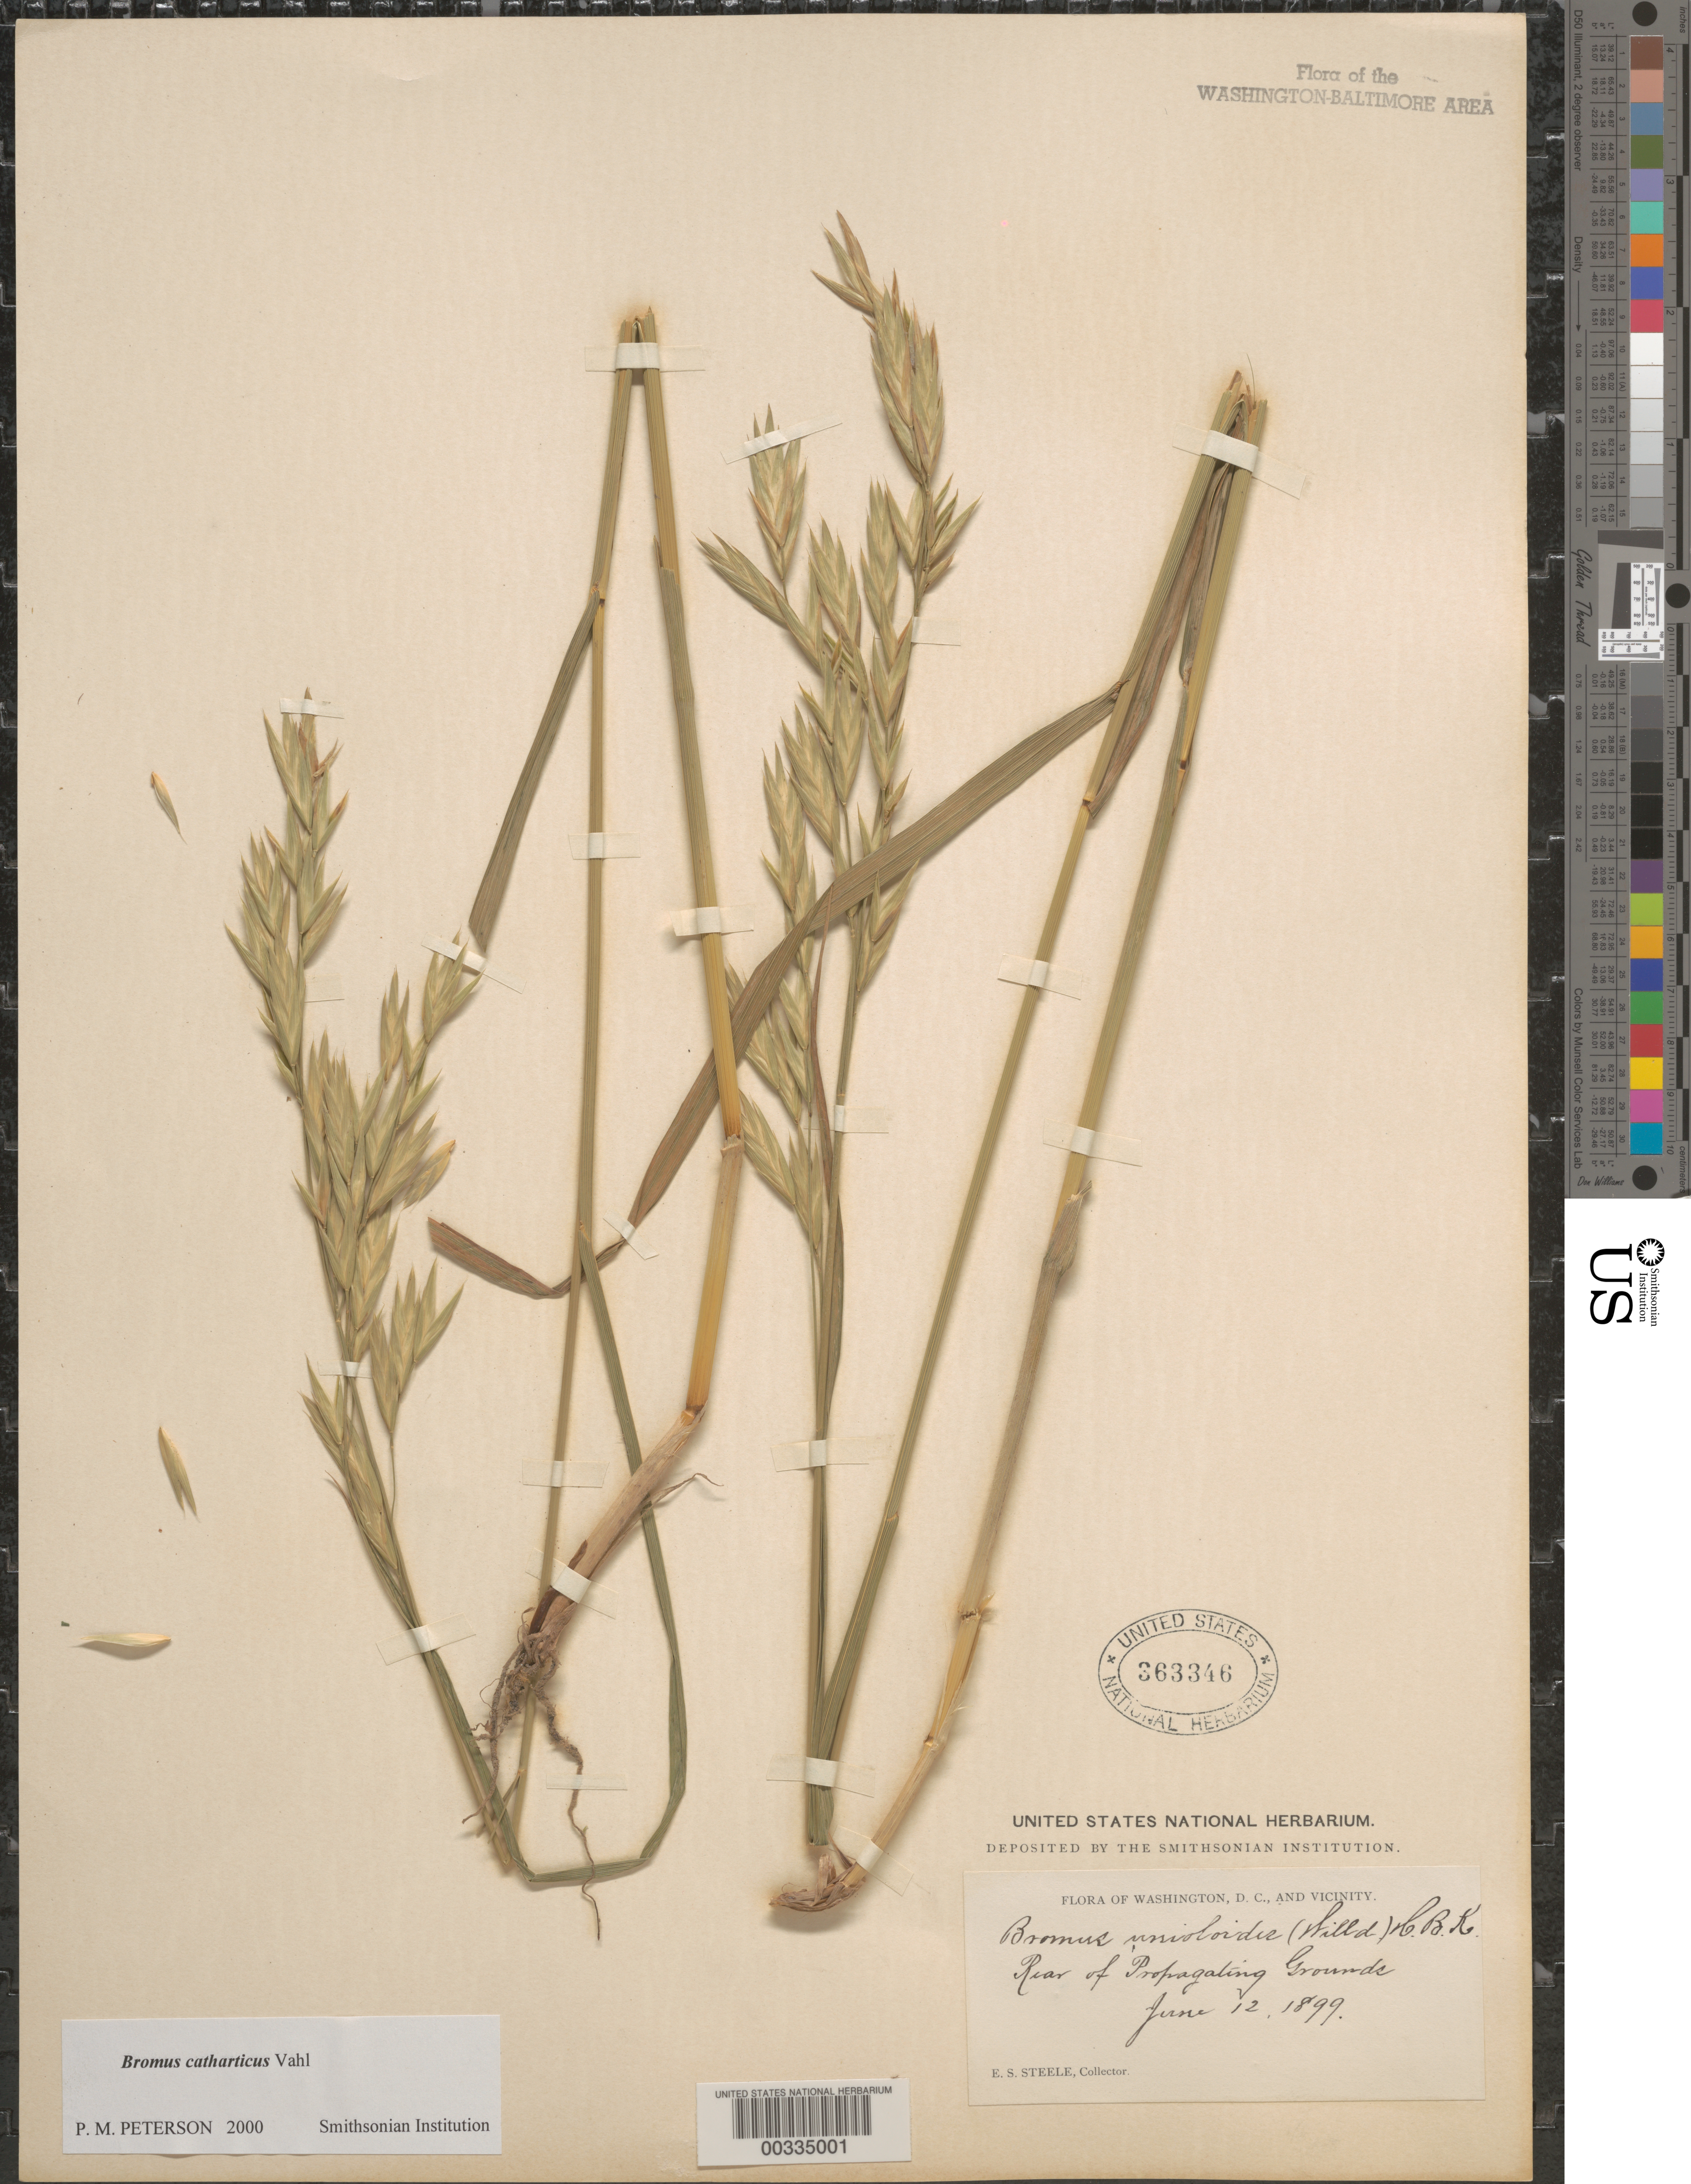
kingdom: Plantae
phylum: Tracheophyta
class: Liliopsida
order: Poales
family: Poaceae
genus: Bromus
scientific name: Bromus catharticus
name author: Vahl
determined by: Peterson, Paul M., (BOT), Smithsonian Institution - National Museum of Natural History (UNITED STATES)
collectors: E. Steele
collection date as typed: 12 Jun 1899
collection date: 1899-06-12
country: United States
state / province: District of Columbia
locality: Propagating grounds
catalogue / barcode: US 363346